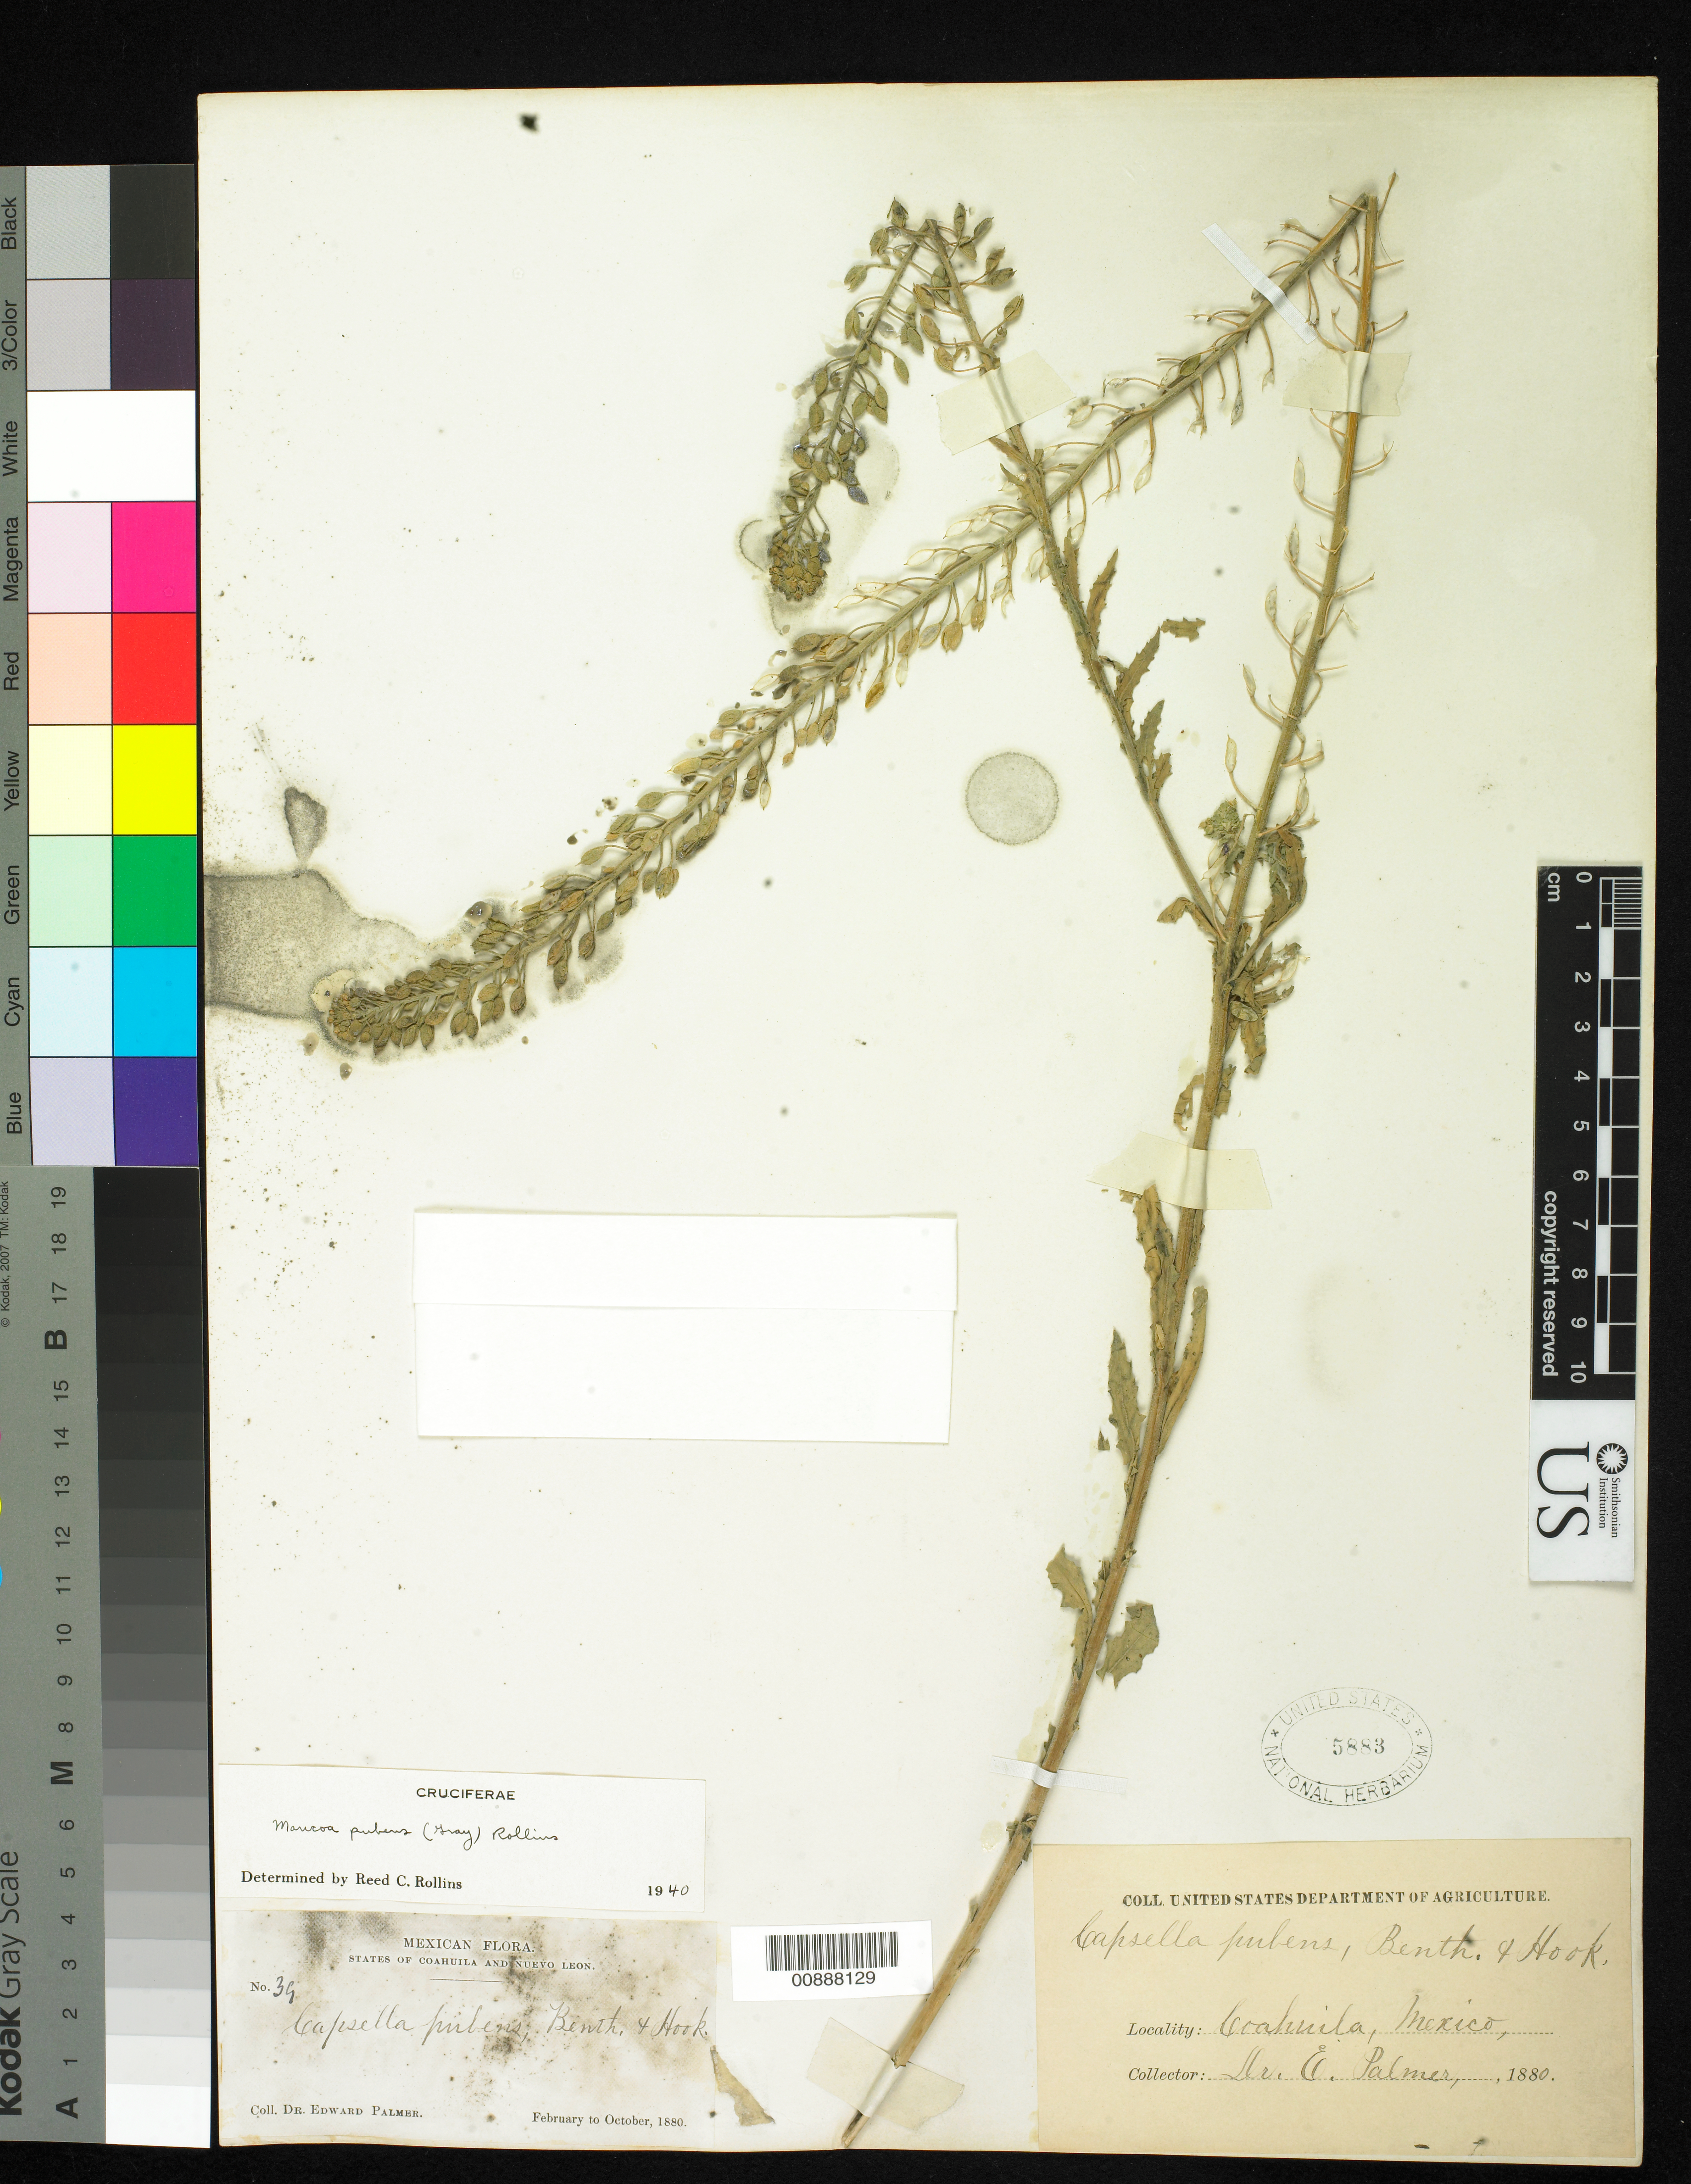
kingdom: Plantae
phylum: Tracheophyta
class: Magnoliopsida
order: Brassicales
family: Brassicaceae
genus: Mancoa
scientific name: Mancoa pubens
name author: (A. Gray) Rollins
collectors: E. Palmer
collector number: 39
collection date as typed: Feb 1880 to -- Oct 1880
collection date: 1880-02/1880-10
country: Mexico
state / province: Coahuila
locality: Coahuila.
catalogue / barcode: US 5883